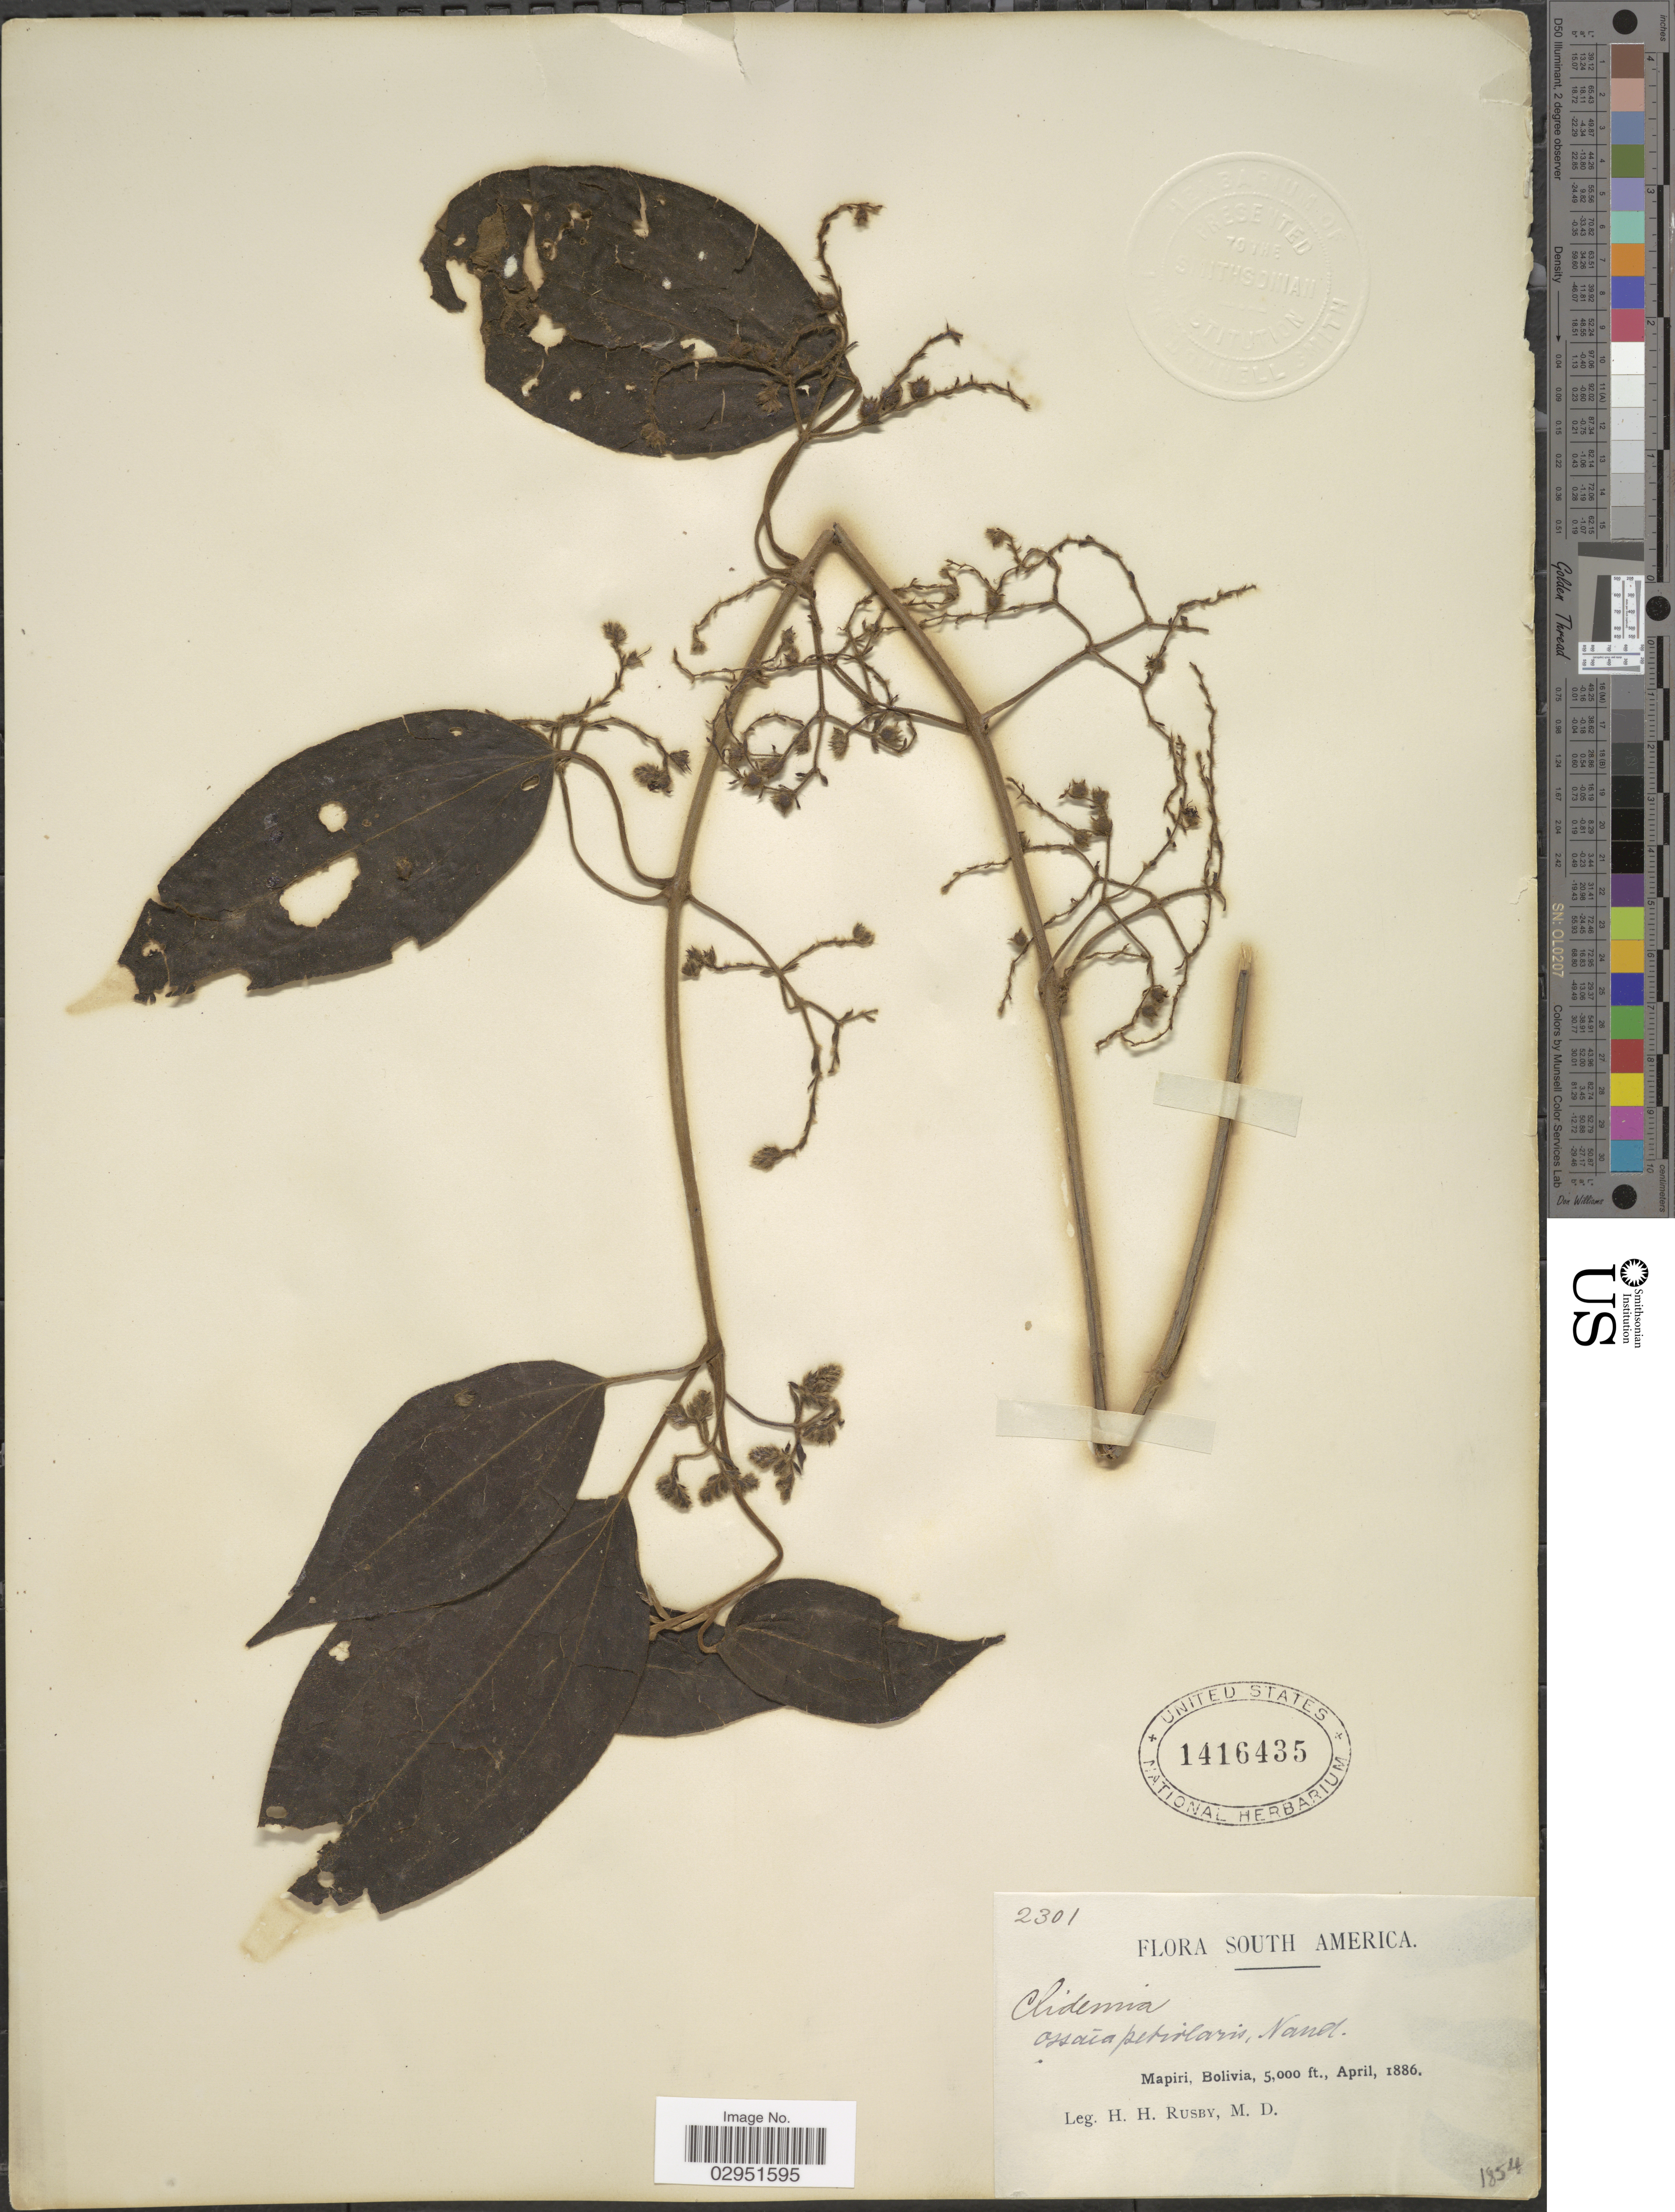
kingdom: Plantae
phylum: Tracheophyta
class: Magnoliopsida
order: Myrtales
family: Melastomataceae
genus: Ossaea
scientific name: Ossaea petiolaris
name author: (Naudin) Triana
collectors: H. H. Rusby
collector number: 2301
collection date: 1886-04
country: Bolivia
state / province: La Páz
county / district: Larecaja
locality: Mapiri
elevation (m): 1524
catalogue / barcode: US 1416435